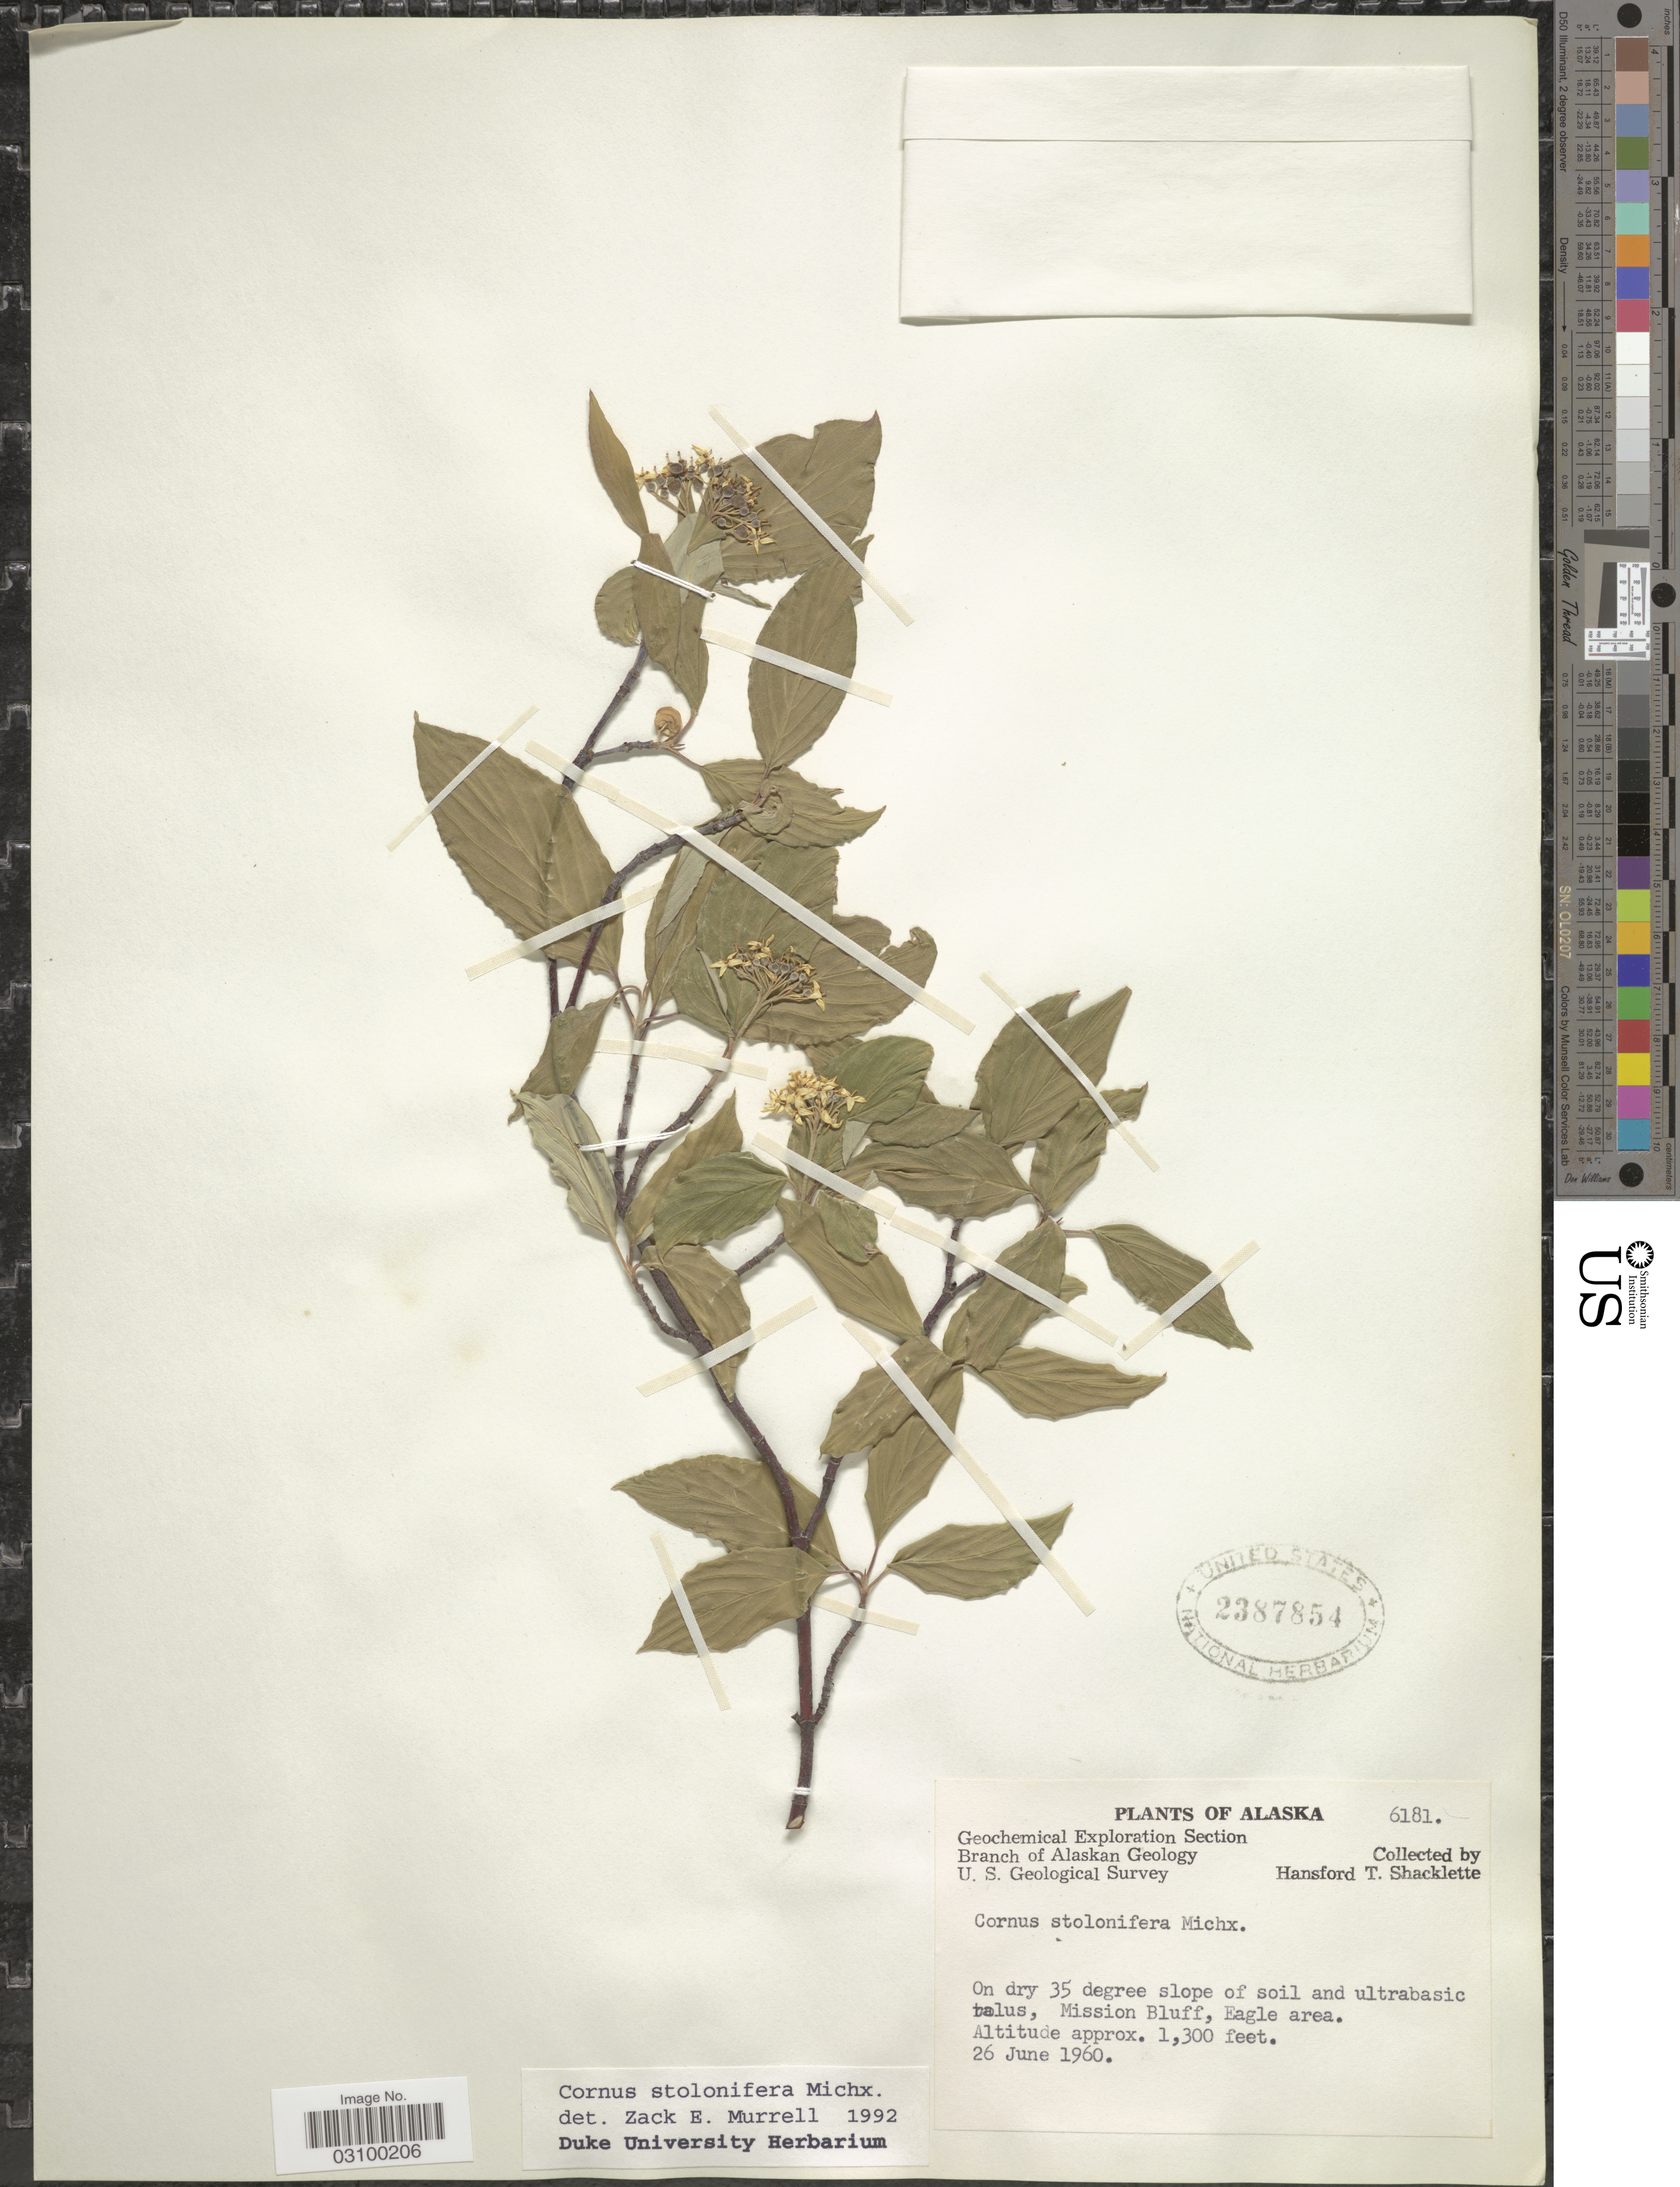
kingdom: Plantae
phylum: Tracheophyta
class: Magnoliopsida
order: Cornales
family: Cornaceae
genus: Cornus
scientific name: Cornus sericea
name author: L.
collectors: H. Shacklette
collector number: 6181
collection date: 1960-06-26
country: United States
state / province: Alaska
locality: Mission Bluff, Eagle area.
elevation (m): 396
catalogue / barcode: US 2387854